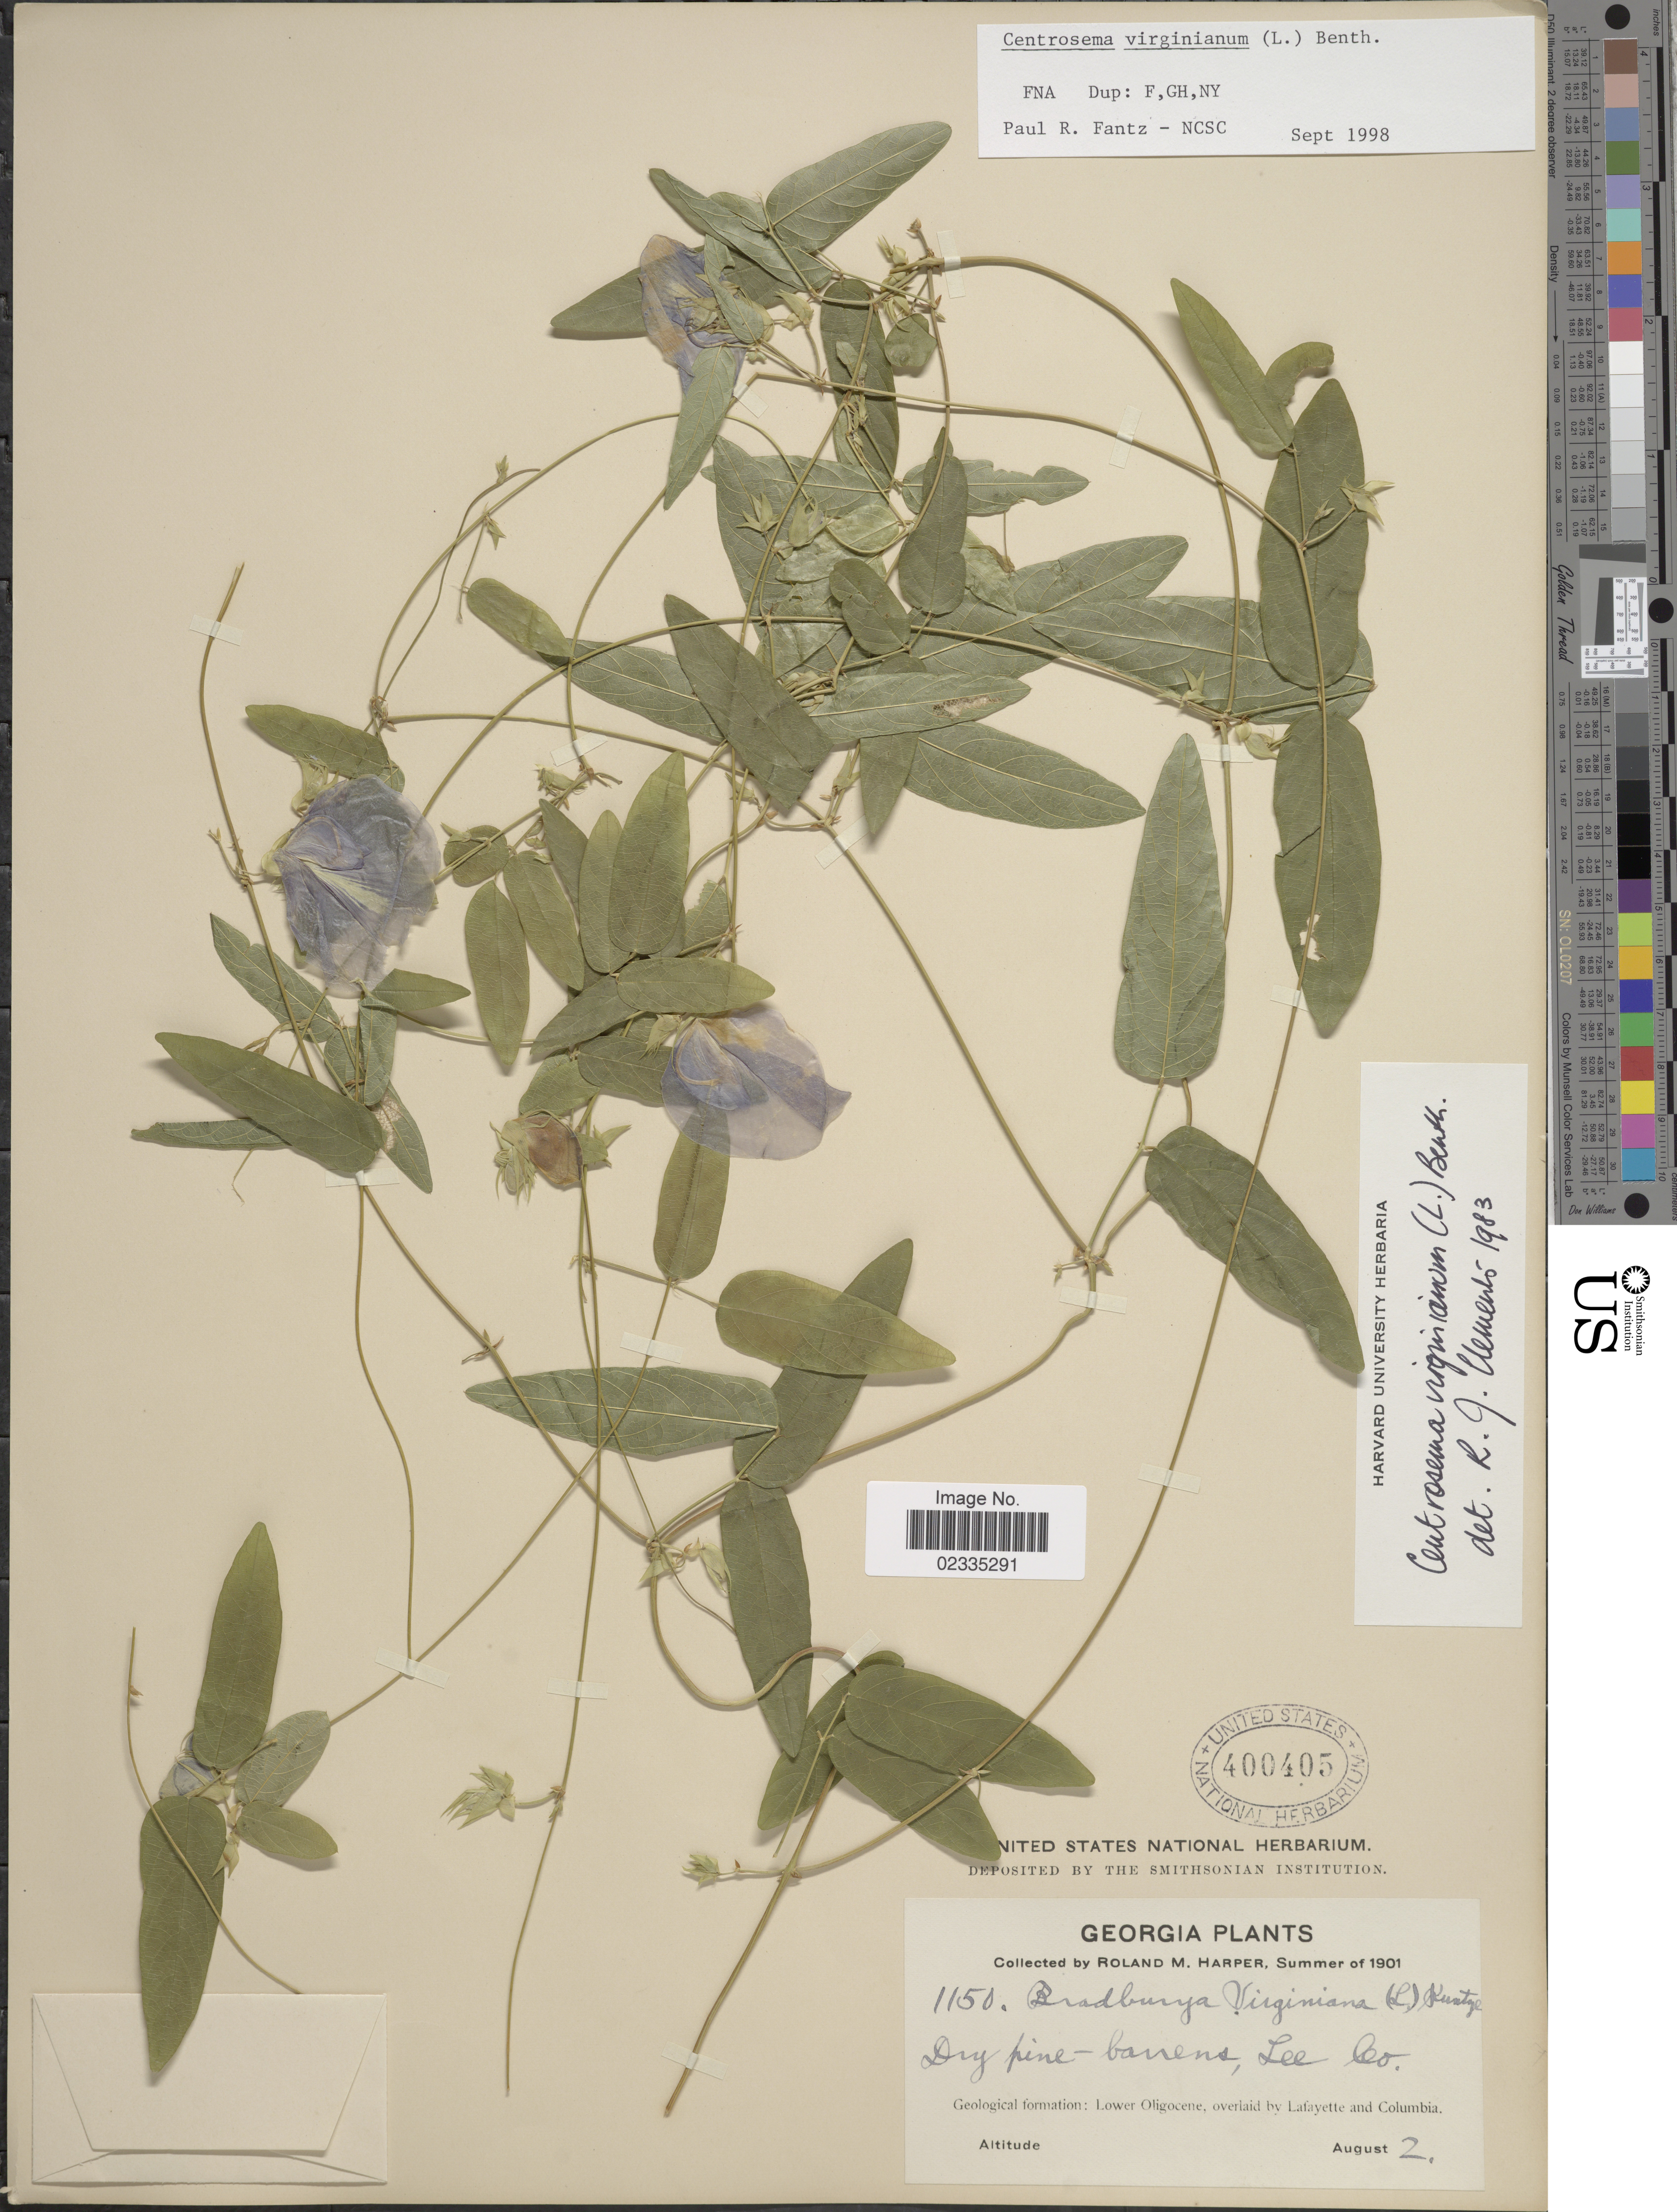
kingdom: Plantae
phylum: Tracheophyta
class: Magnoliopsida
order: Fabales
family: Fabaceae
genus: Centrosema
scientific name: Centrosema virginianum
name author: (L.) Benth.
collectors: R. M. Harper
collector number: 1150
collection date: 1901-08-02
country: United States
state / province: Georgia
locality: Dry-pine barrens, Lee Co. Geological formation: Lower Oligocene, overlaid by Lafayette and Columbia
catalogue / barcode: US 400405